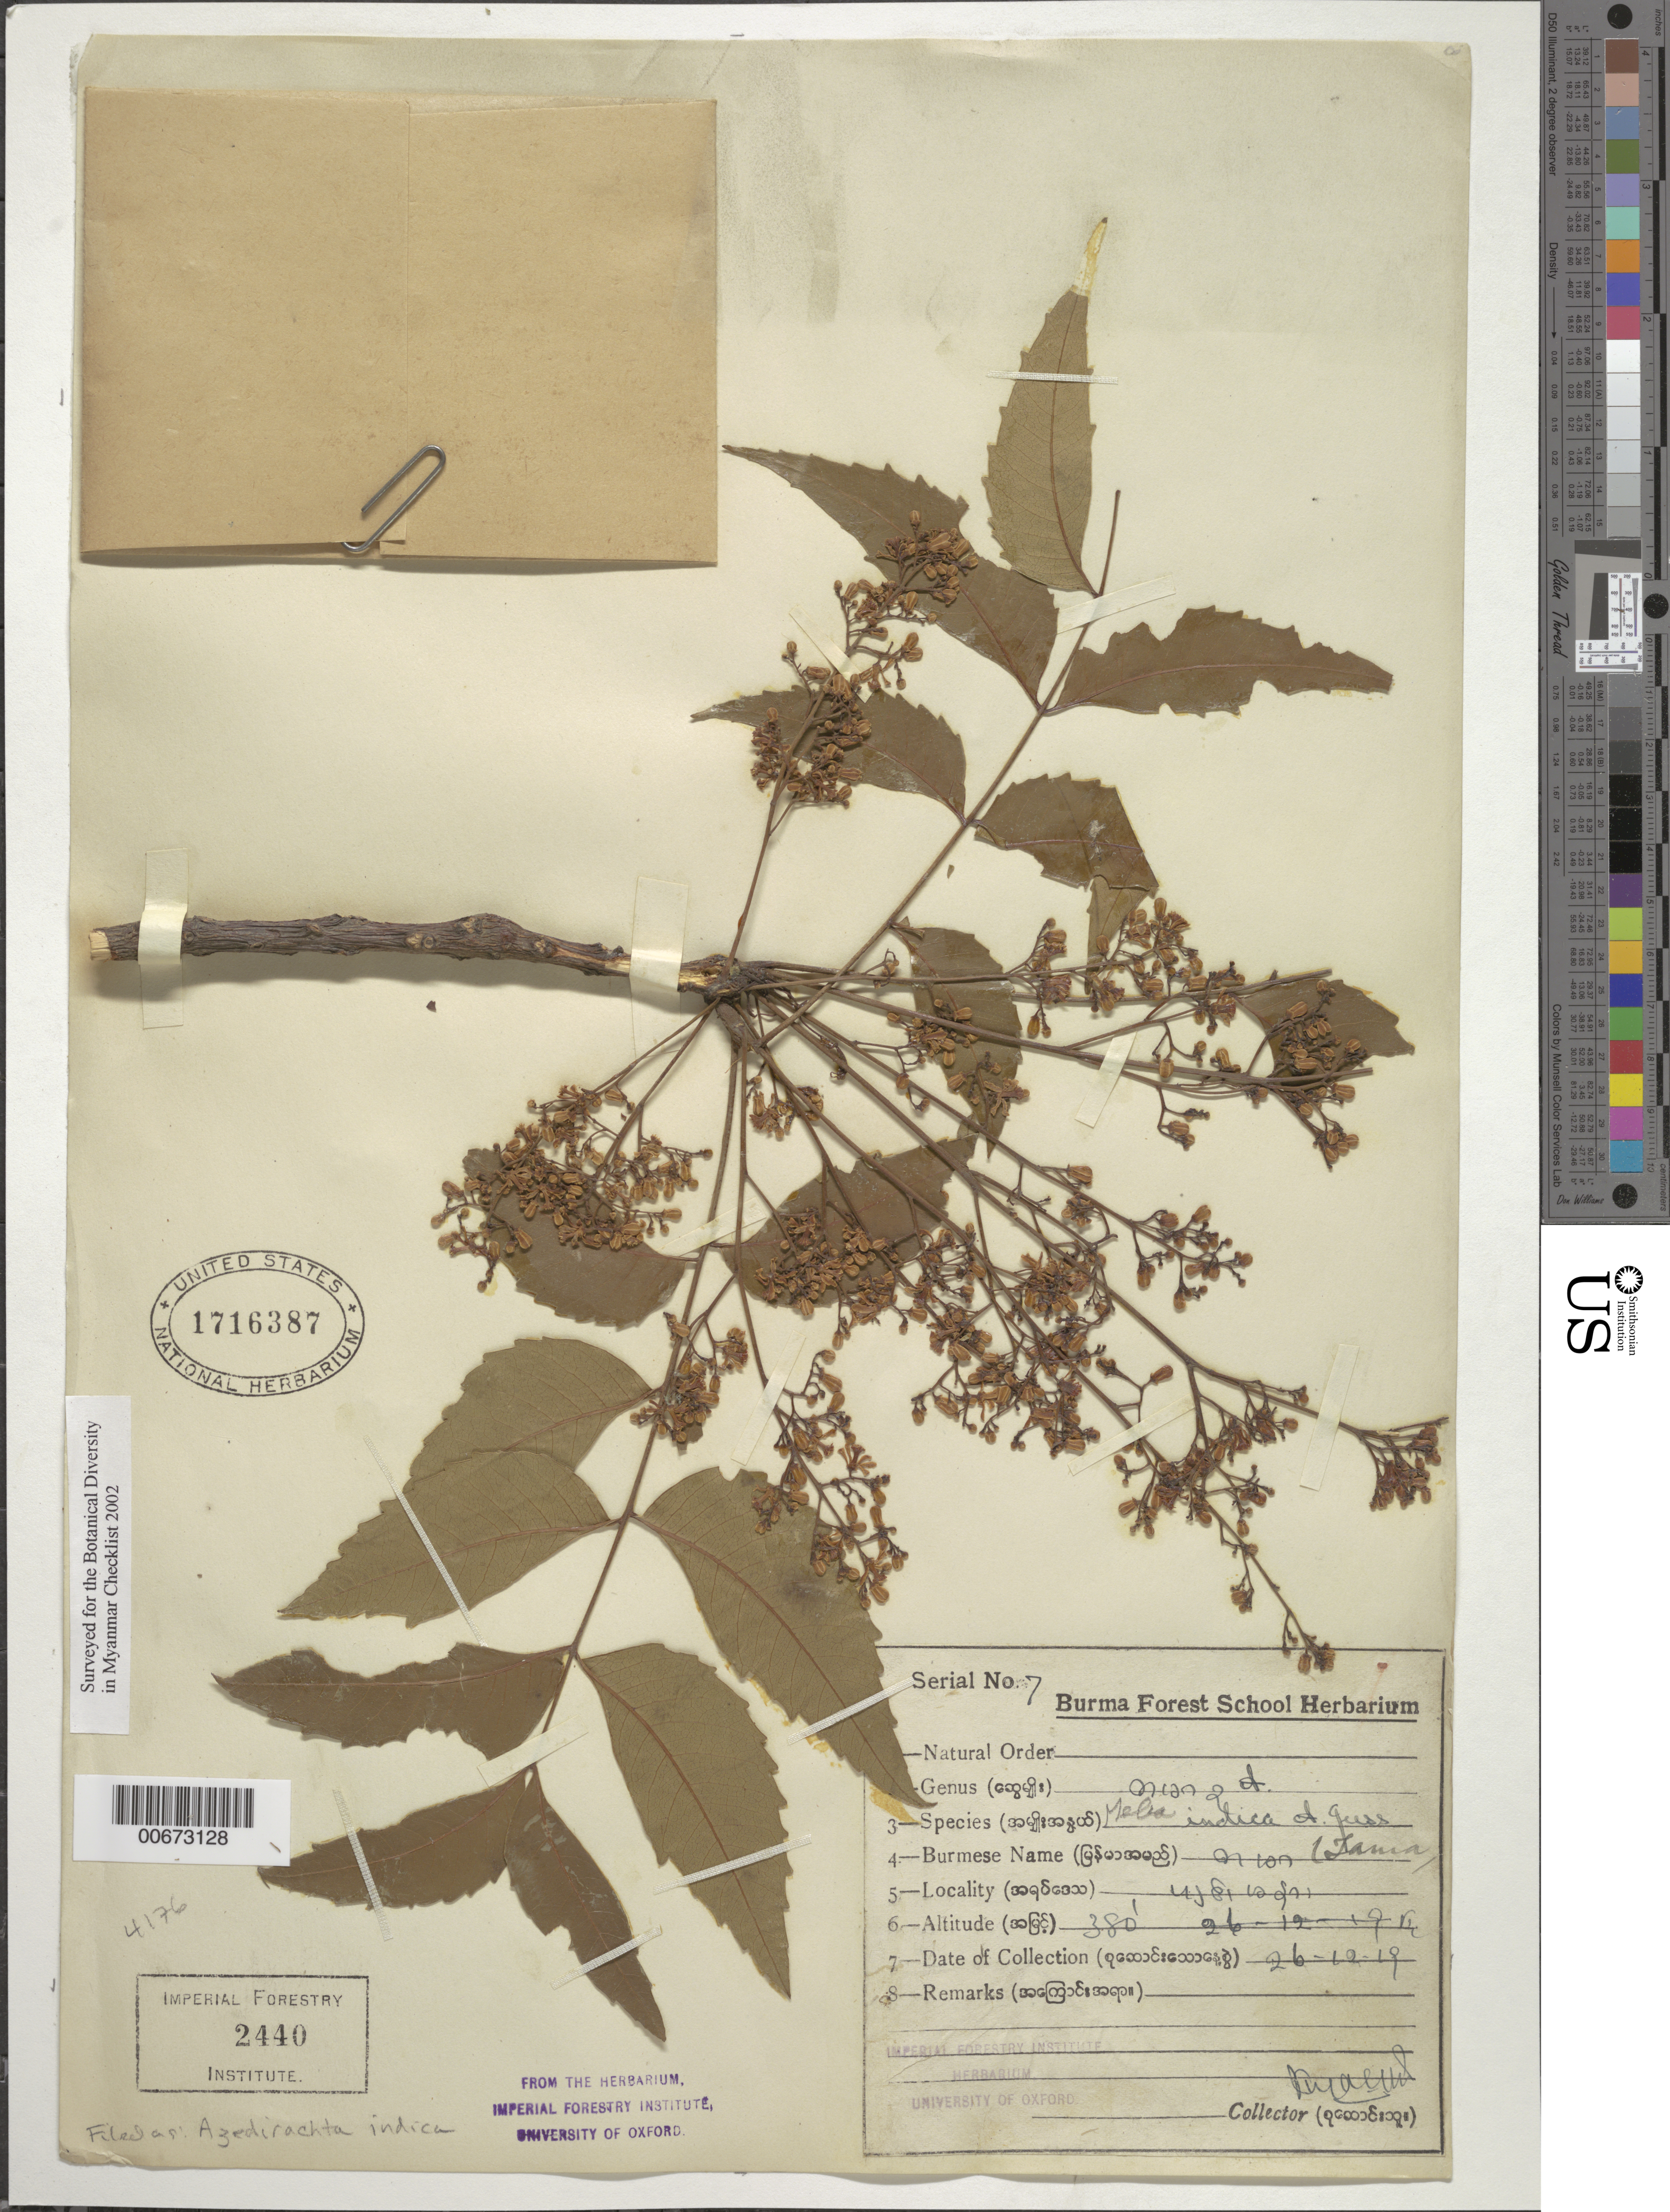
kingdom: Plantae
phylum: Tracheophyta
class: Magnoliopsida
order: Sapindales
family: Meliaceae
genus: Azadirachta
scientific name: Azadirachta indica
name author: A. Juss.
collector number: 7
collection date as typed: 26 Oct 1919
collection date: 1919-10-26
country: Myanmar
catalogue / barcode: US 1716387